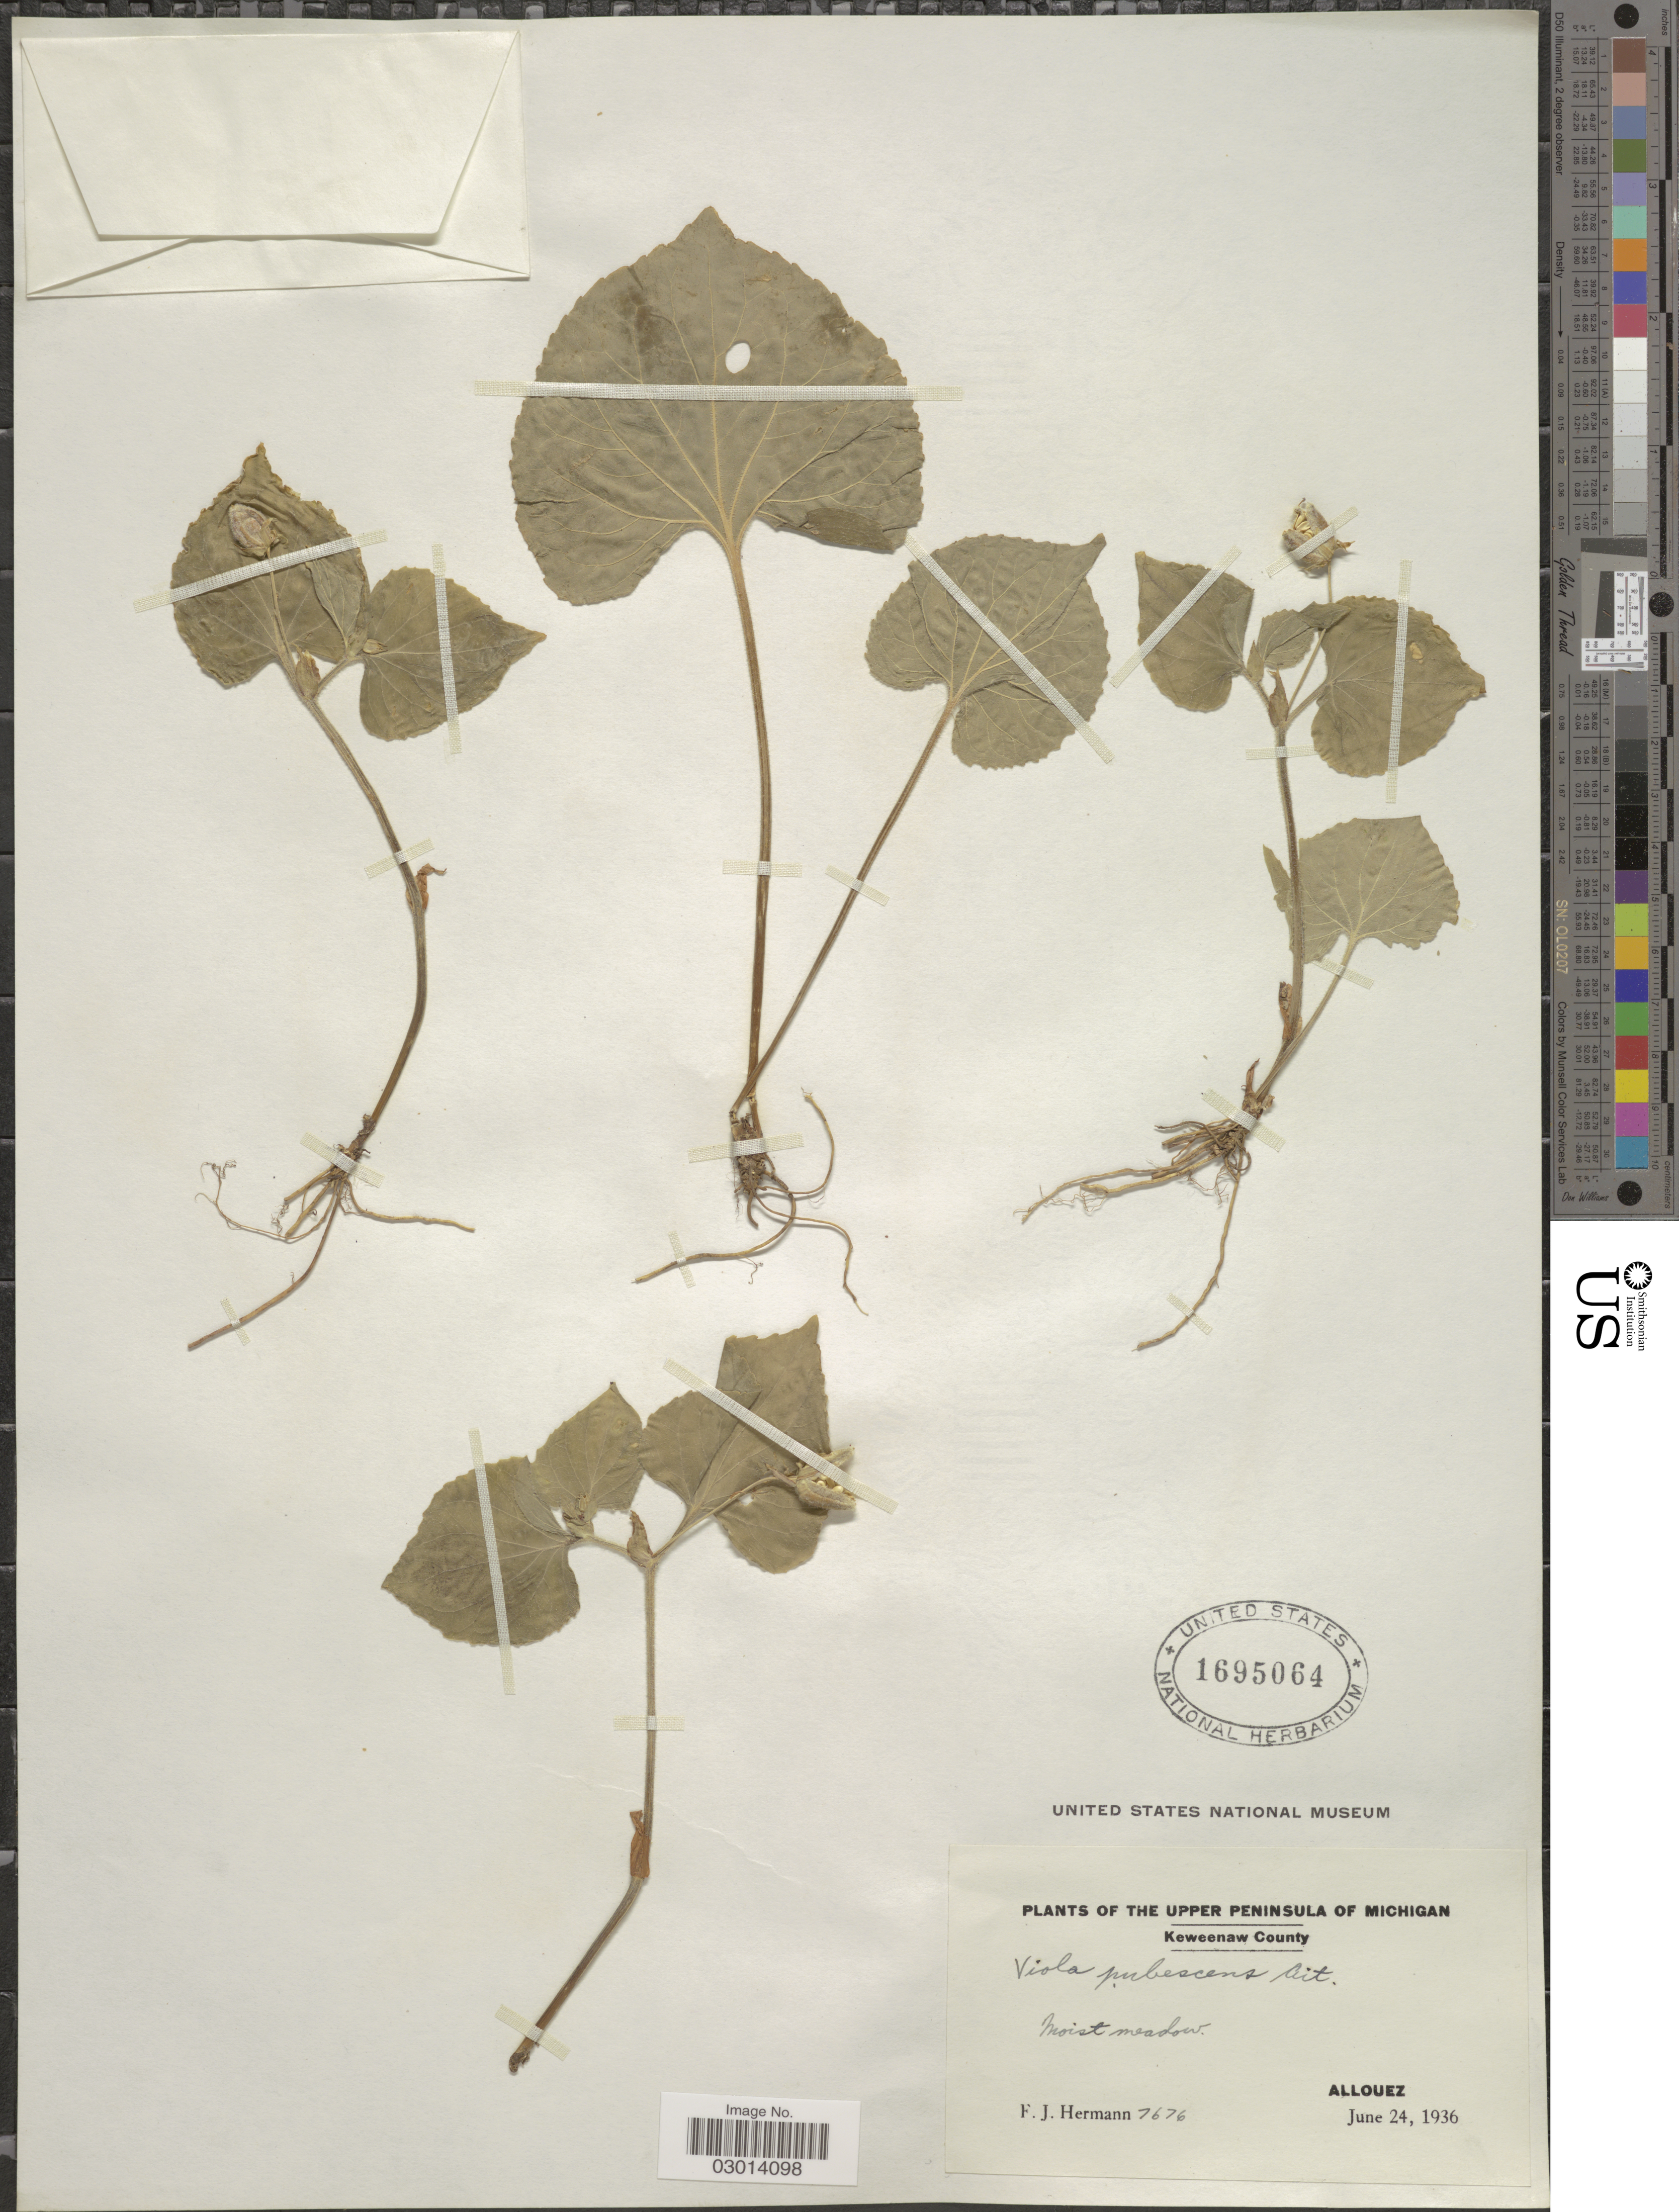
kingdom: Plantae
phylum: Tracheophyta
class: Magnoliopsida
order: Malpighiales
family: Violaceae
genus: Viola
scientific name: Viola pubescens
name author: Aiton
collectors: F. J. Hermann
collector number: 7676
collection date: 1936-06-24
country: United States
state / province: Michigan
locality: Upper Peninsula of Michigan. Keweenaw County. Allouez.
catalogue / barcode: US 1695064